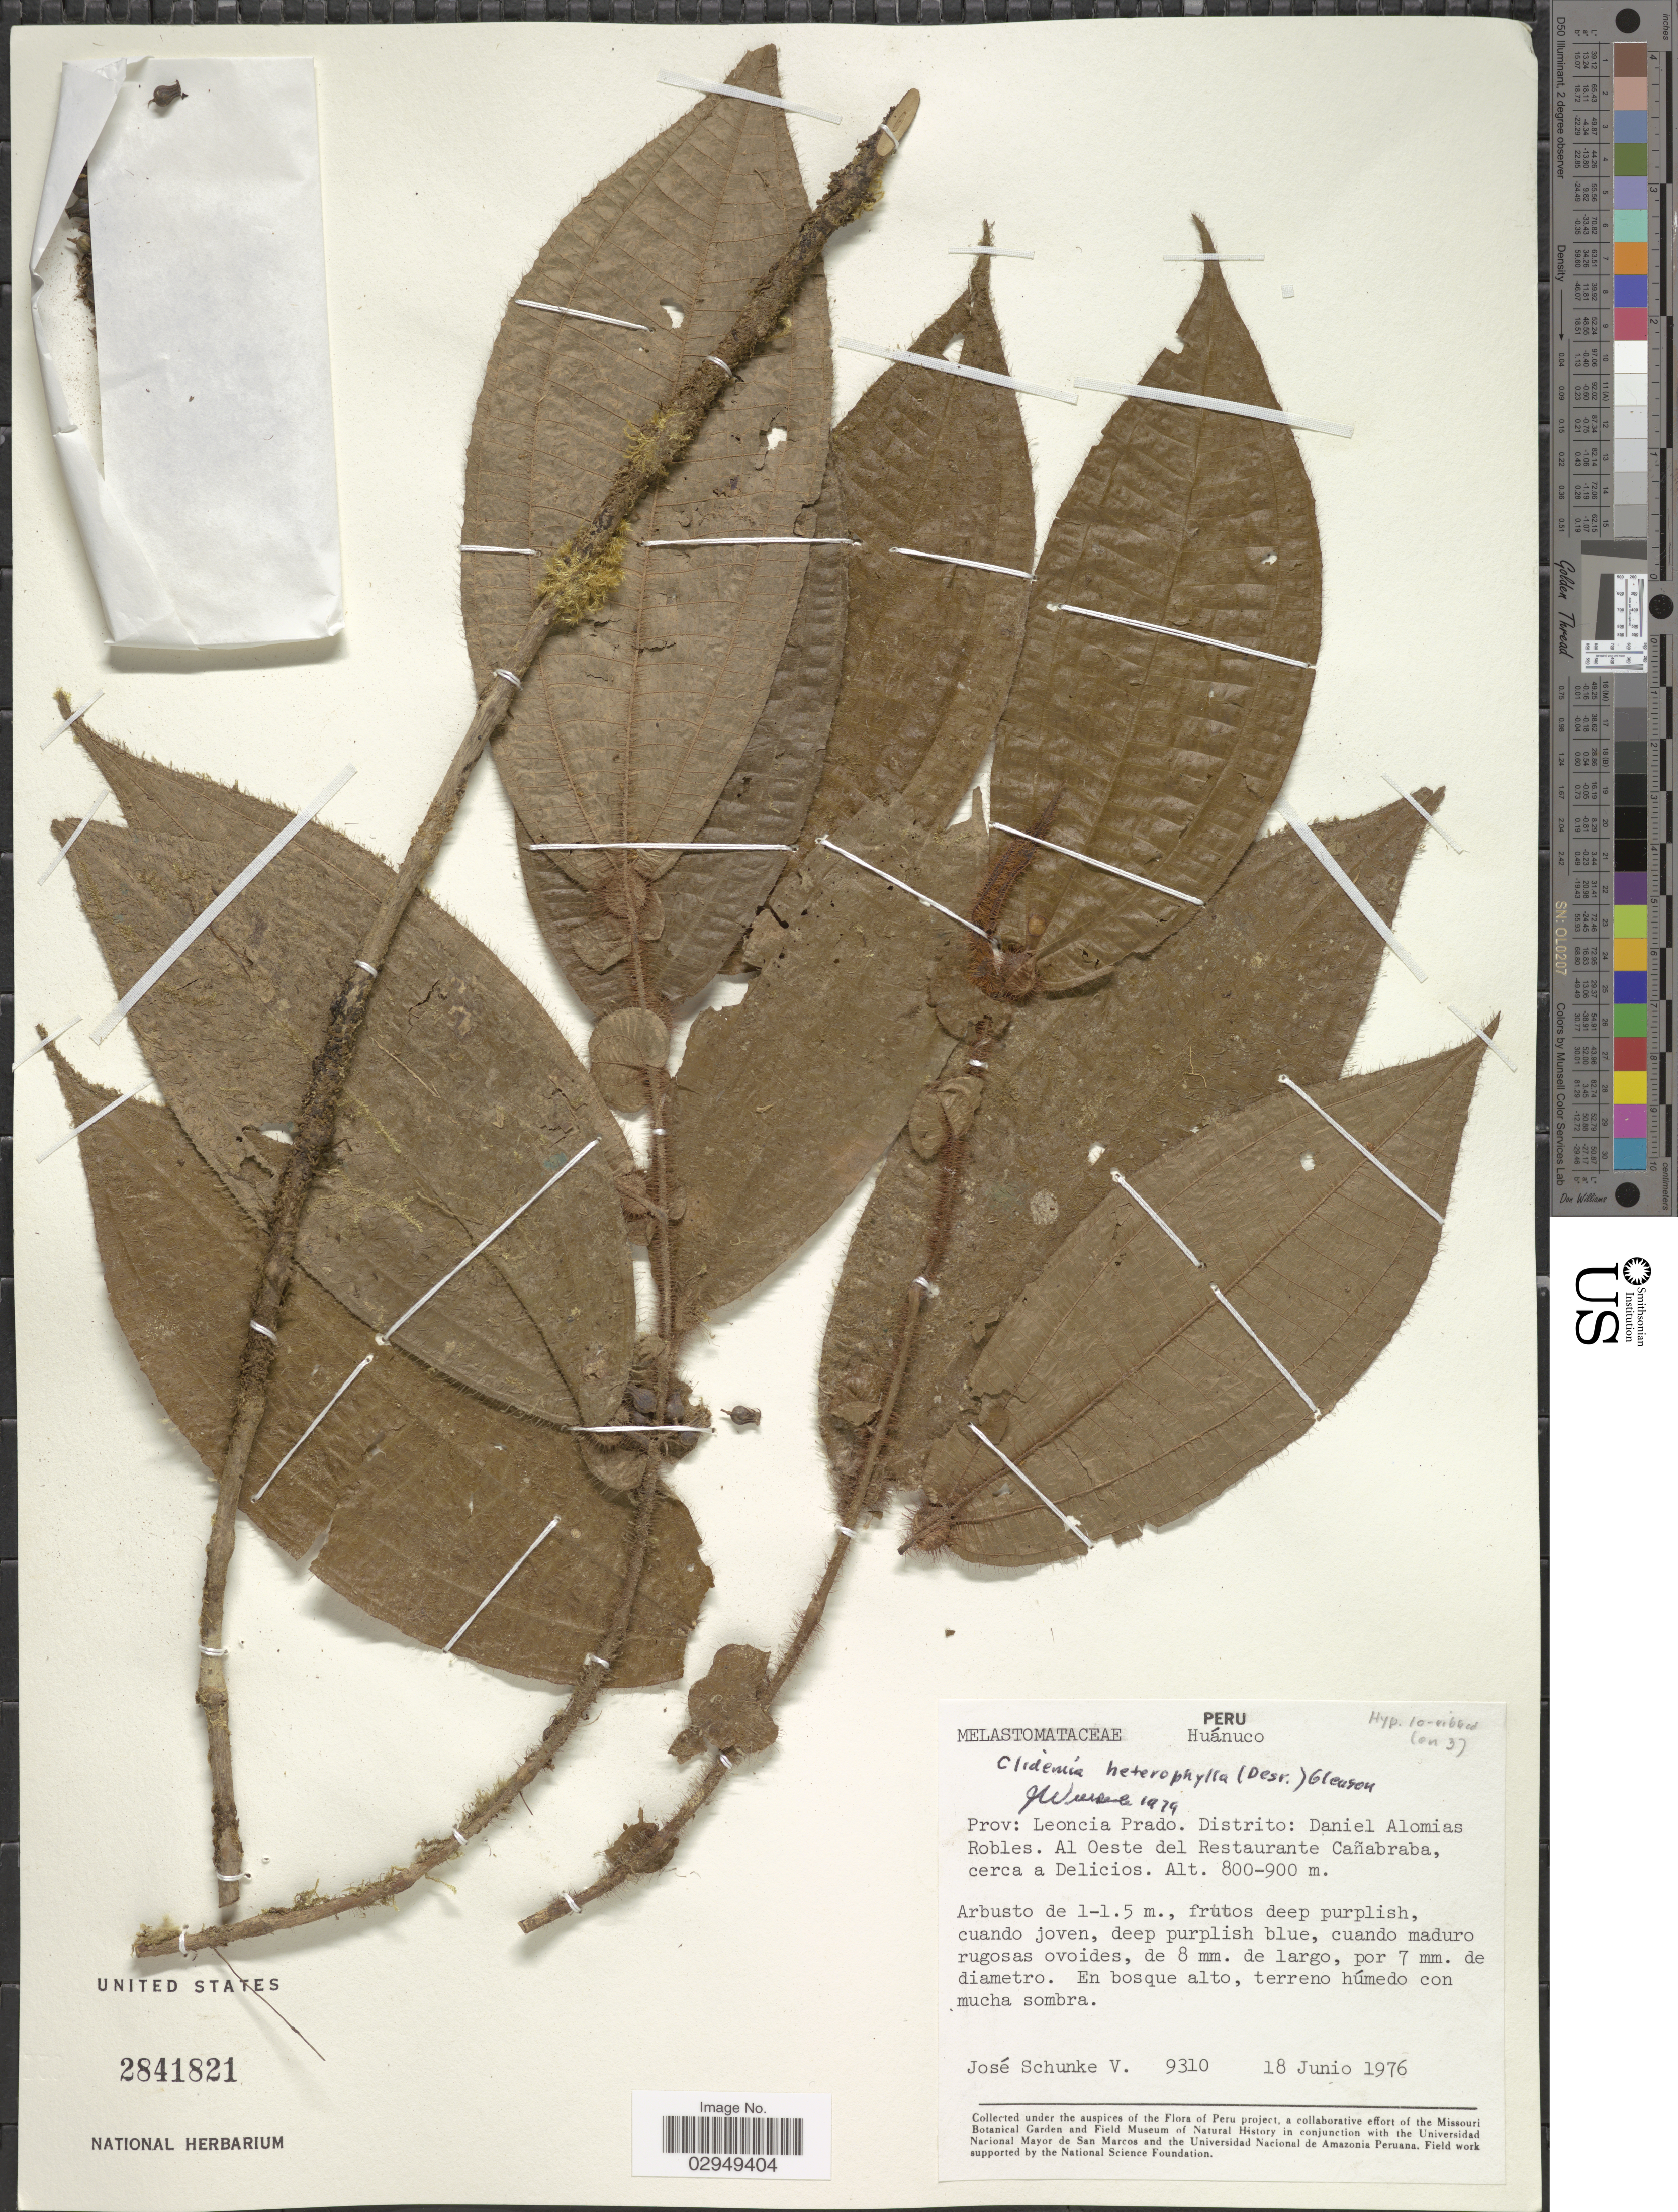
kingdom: Plantae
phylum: Tracheophyta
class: Magnoliopsida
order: Myrtales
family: Melastomataceae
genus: Clidemia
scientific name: Clidemia heterophylla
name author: Steud.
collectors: J. Schunke Vigo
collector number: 9310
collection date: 1976-06-18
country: Peru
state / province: Huánuco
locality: Prov.: Leoncia Prado. Distrito: Daniel Alomias Robles. Al Oeste del Restaurante Cañabraba, cerca a Delicios.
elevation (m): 800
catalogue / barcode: US 2841821